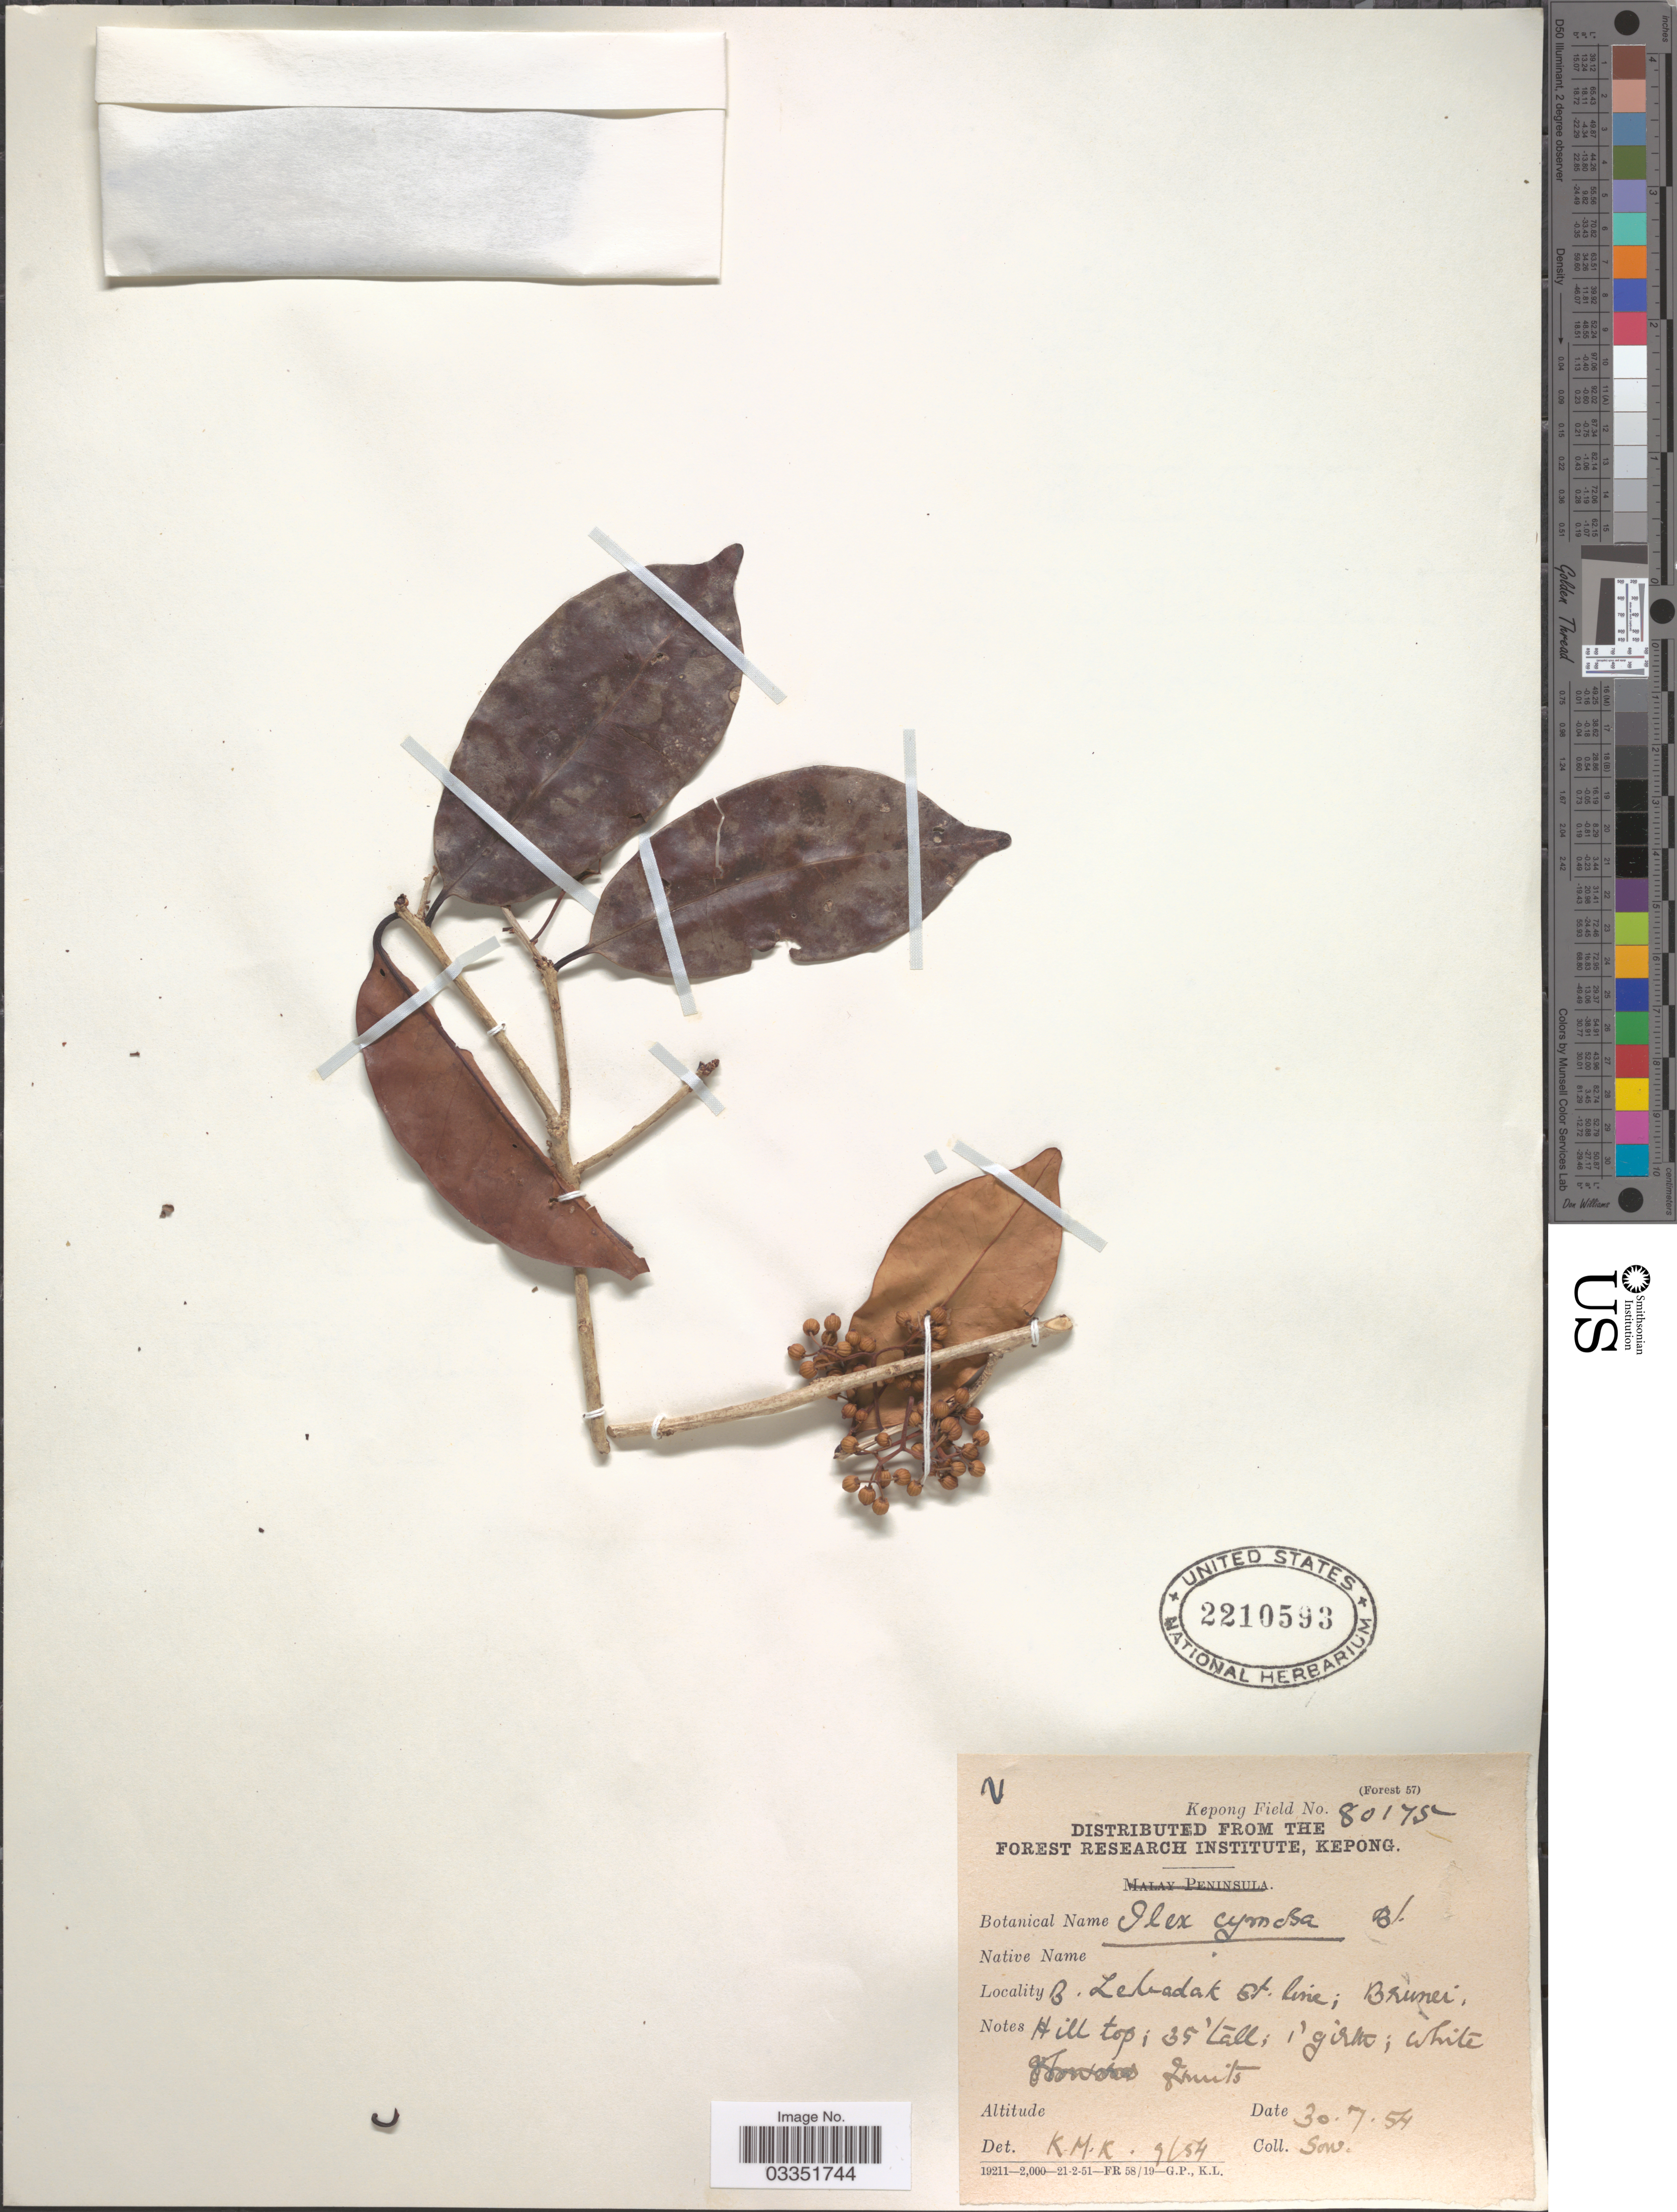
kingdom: Plantae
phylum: Tracheophyta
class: Magnoliopsida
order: Aquifoliales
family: Aquifoliaceae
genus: Ilex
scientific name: Ilex cymosa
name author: Blume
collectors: -. Sow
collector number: Kepong Field 80175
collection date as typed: Transcribed d/m/y: 30/7/54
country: Brunei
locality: B. Lebadak St. line; Brunei.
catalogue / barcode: US 2210593